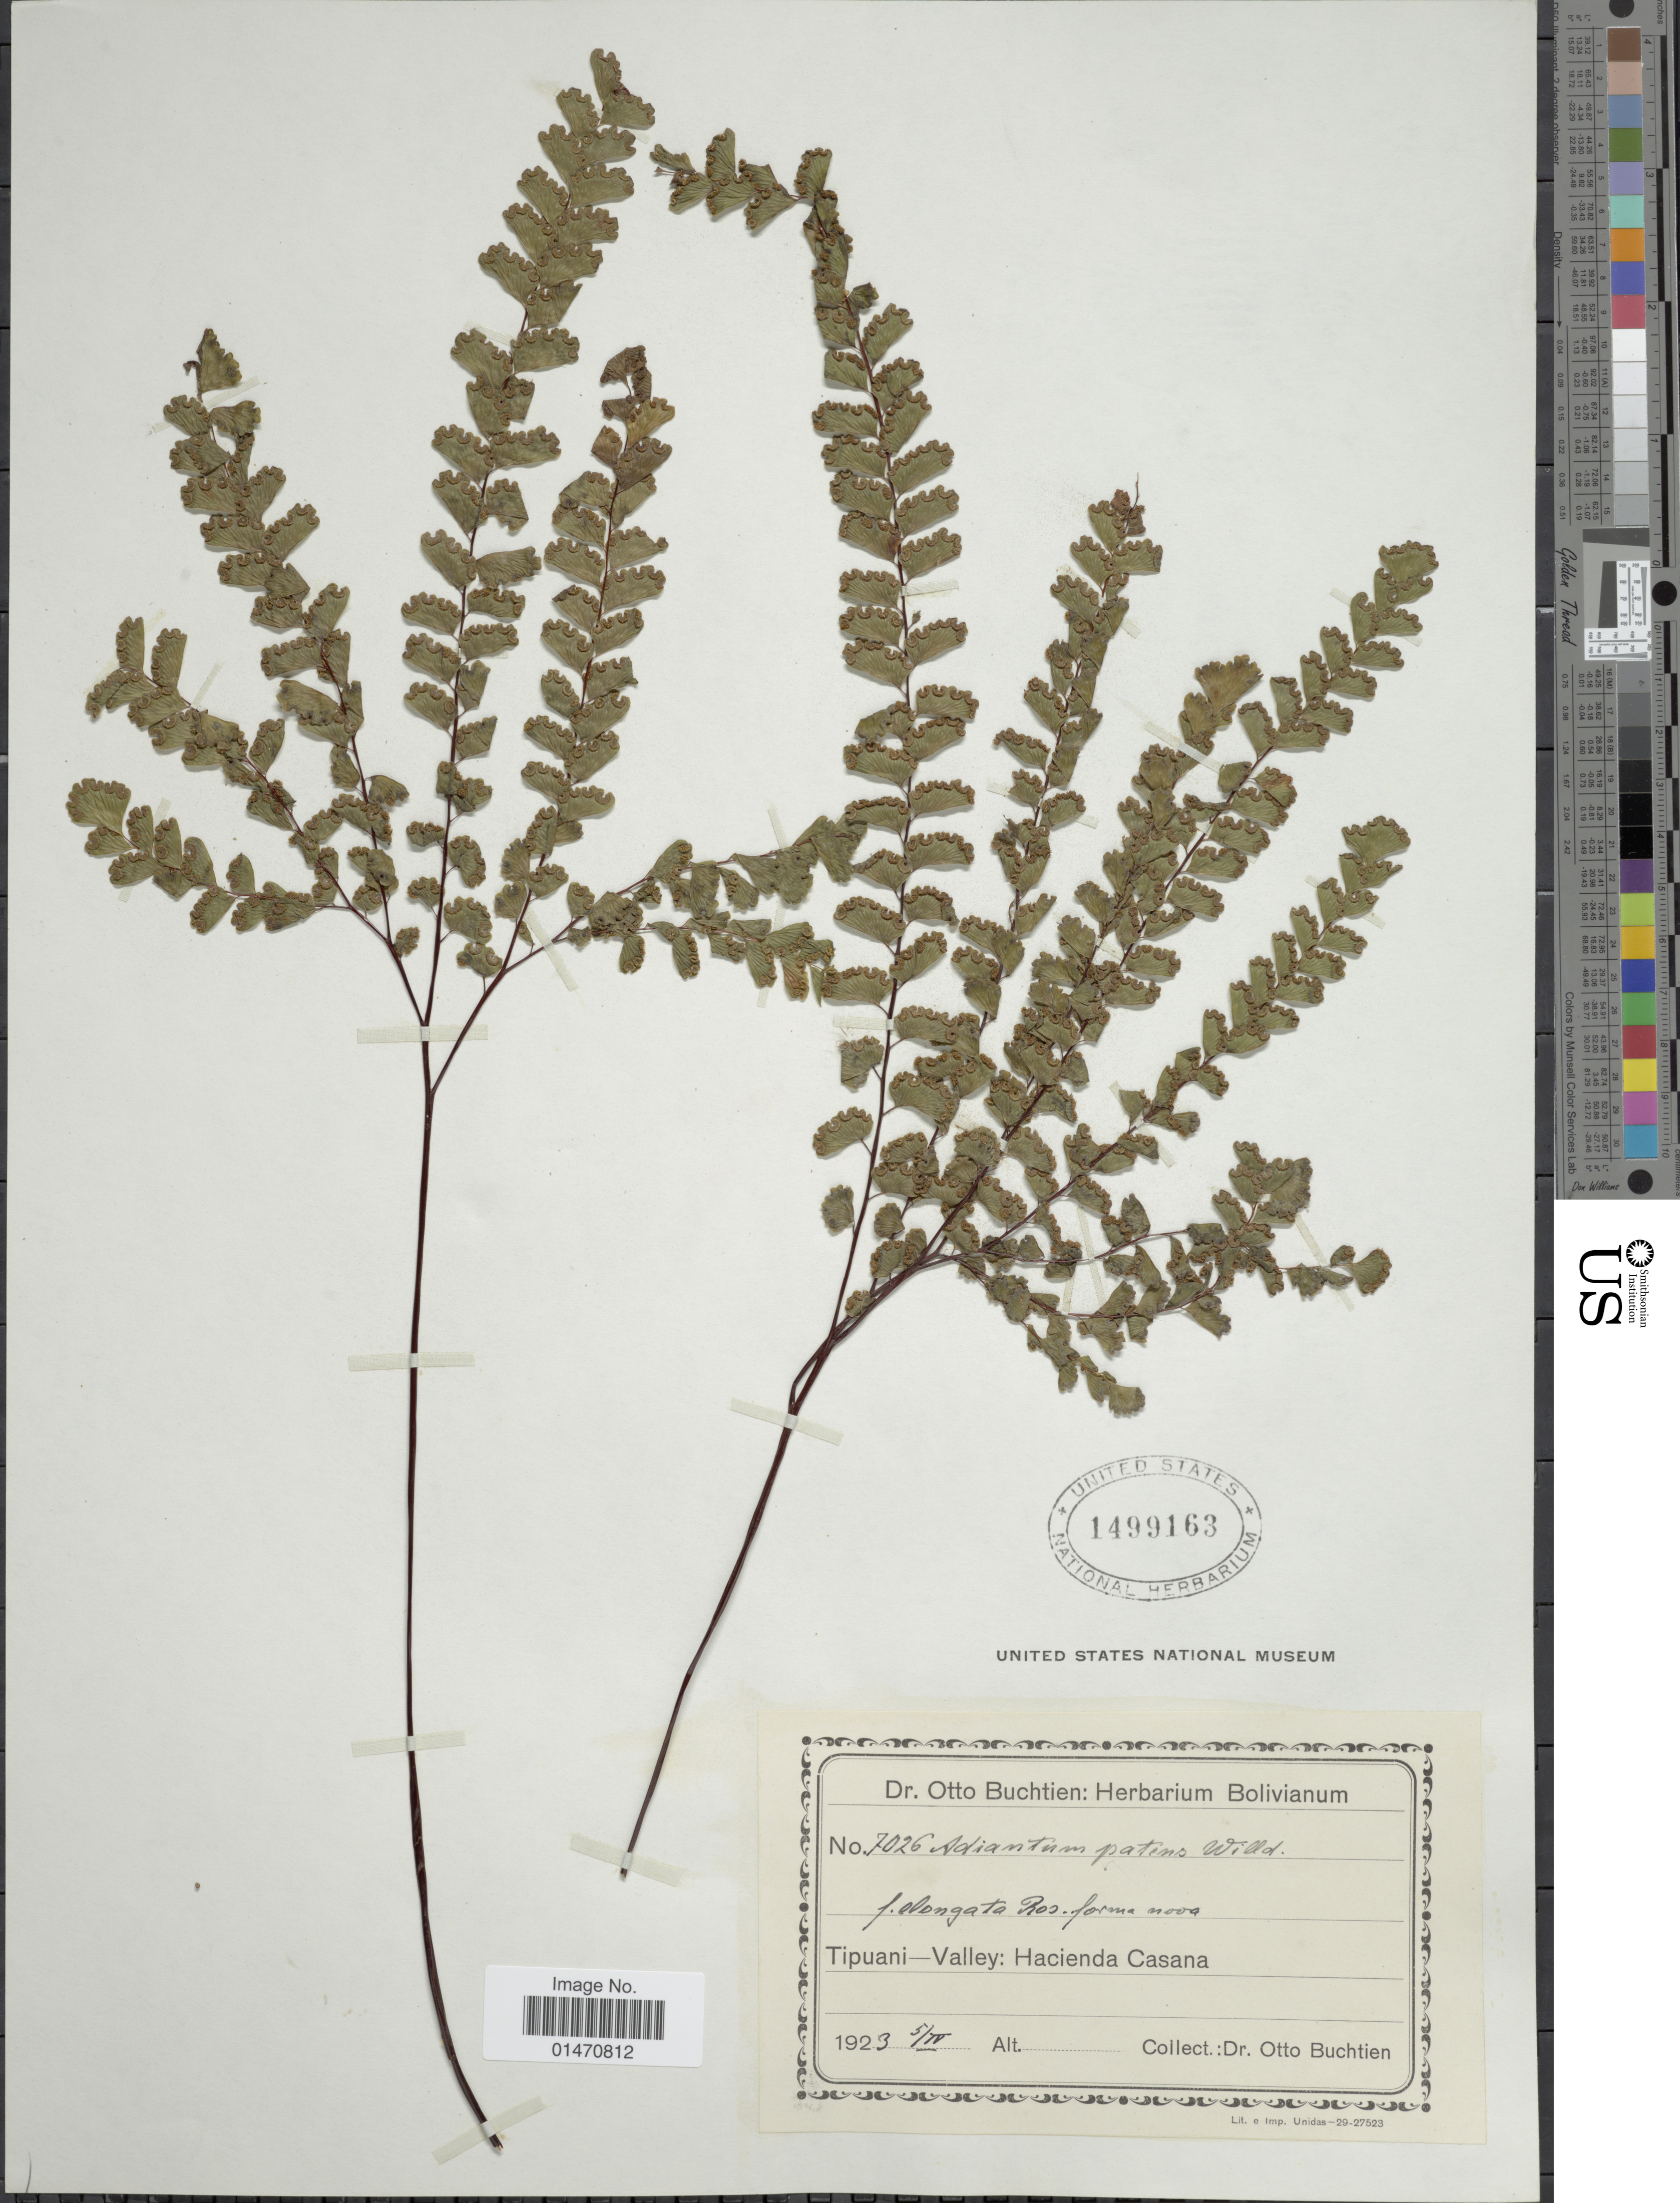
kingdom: Plantae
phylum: Tracheophyta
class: Polypodiopsida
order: Polypodiales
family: Pteridaceae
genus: Adiantum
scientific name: Adiantum patens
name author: Willd.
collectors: O. Buchtien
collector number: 7026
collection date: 1923-04-05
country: Bolivia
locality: Tipuani-Valley: Hacienda Casana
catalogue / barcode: US 1499163